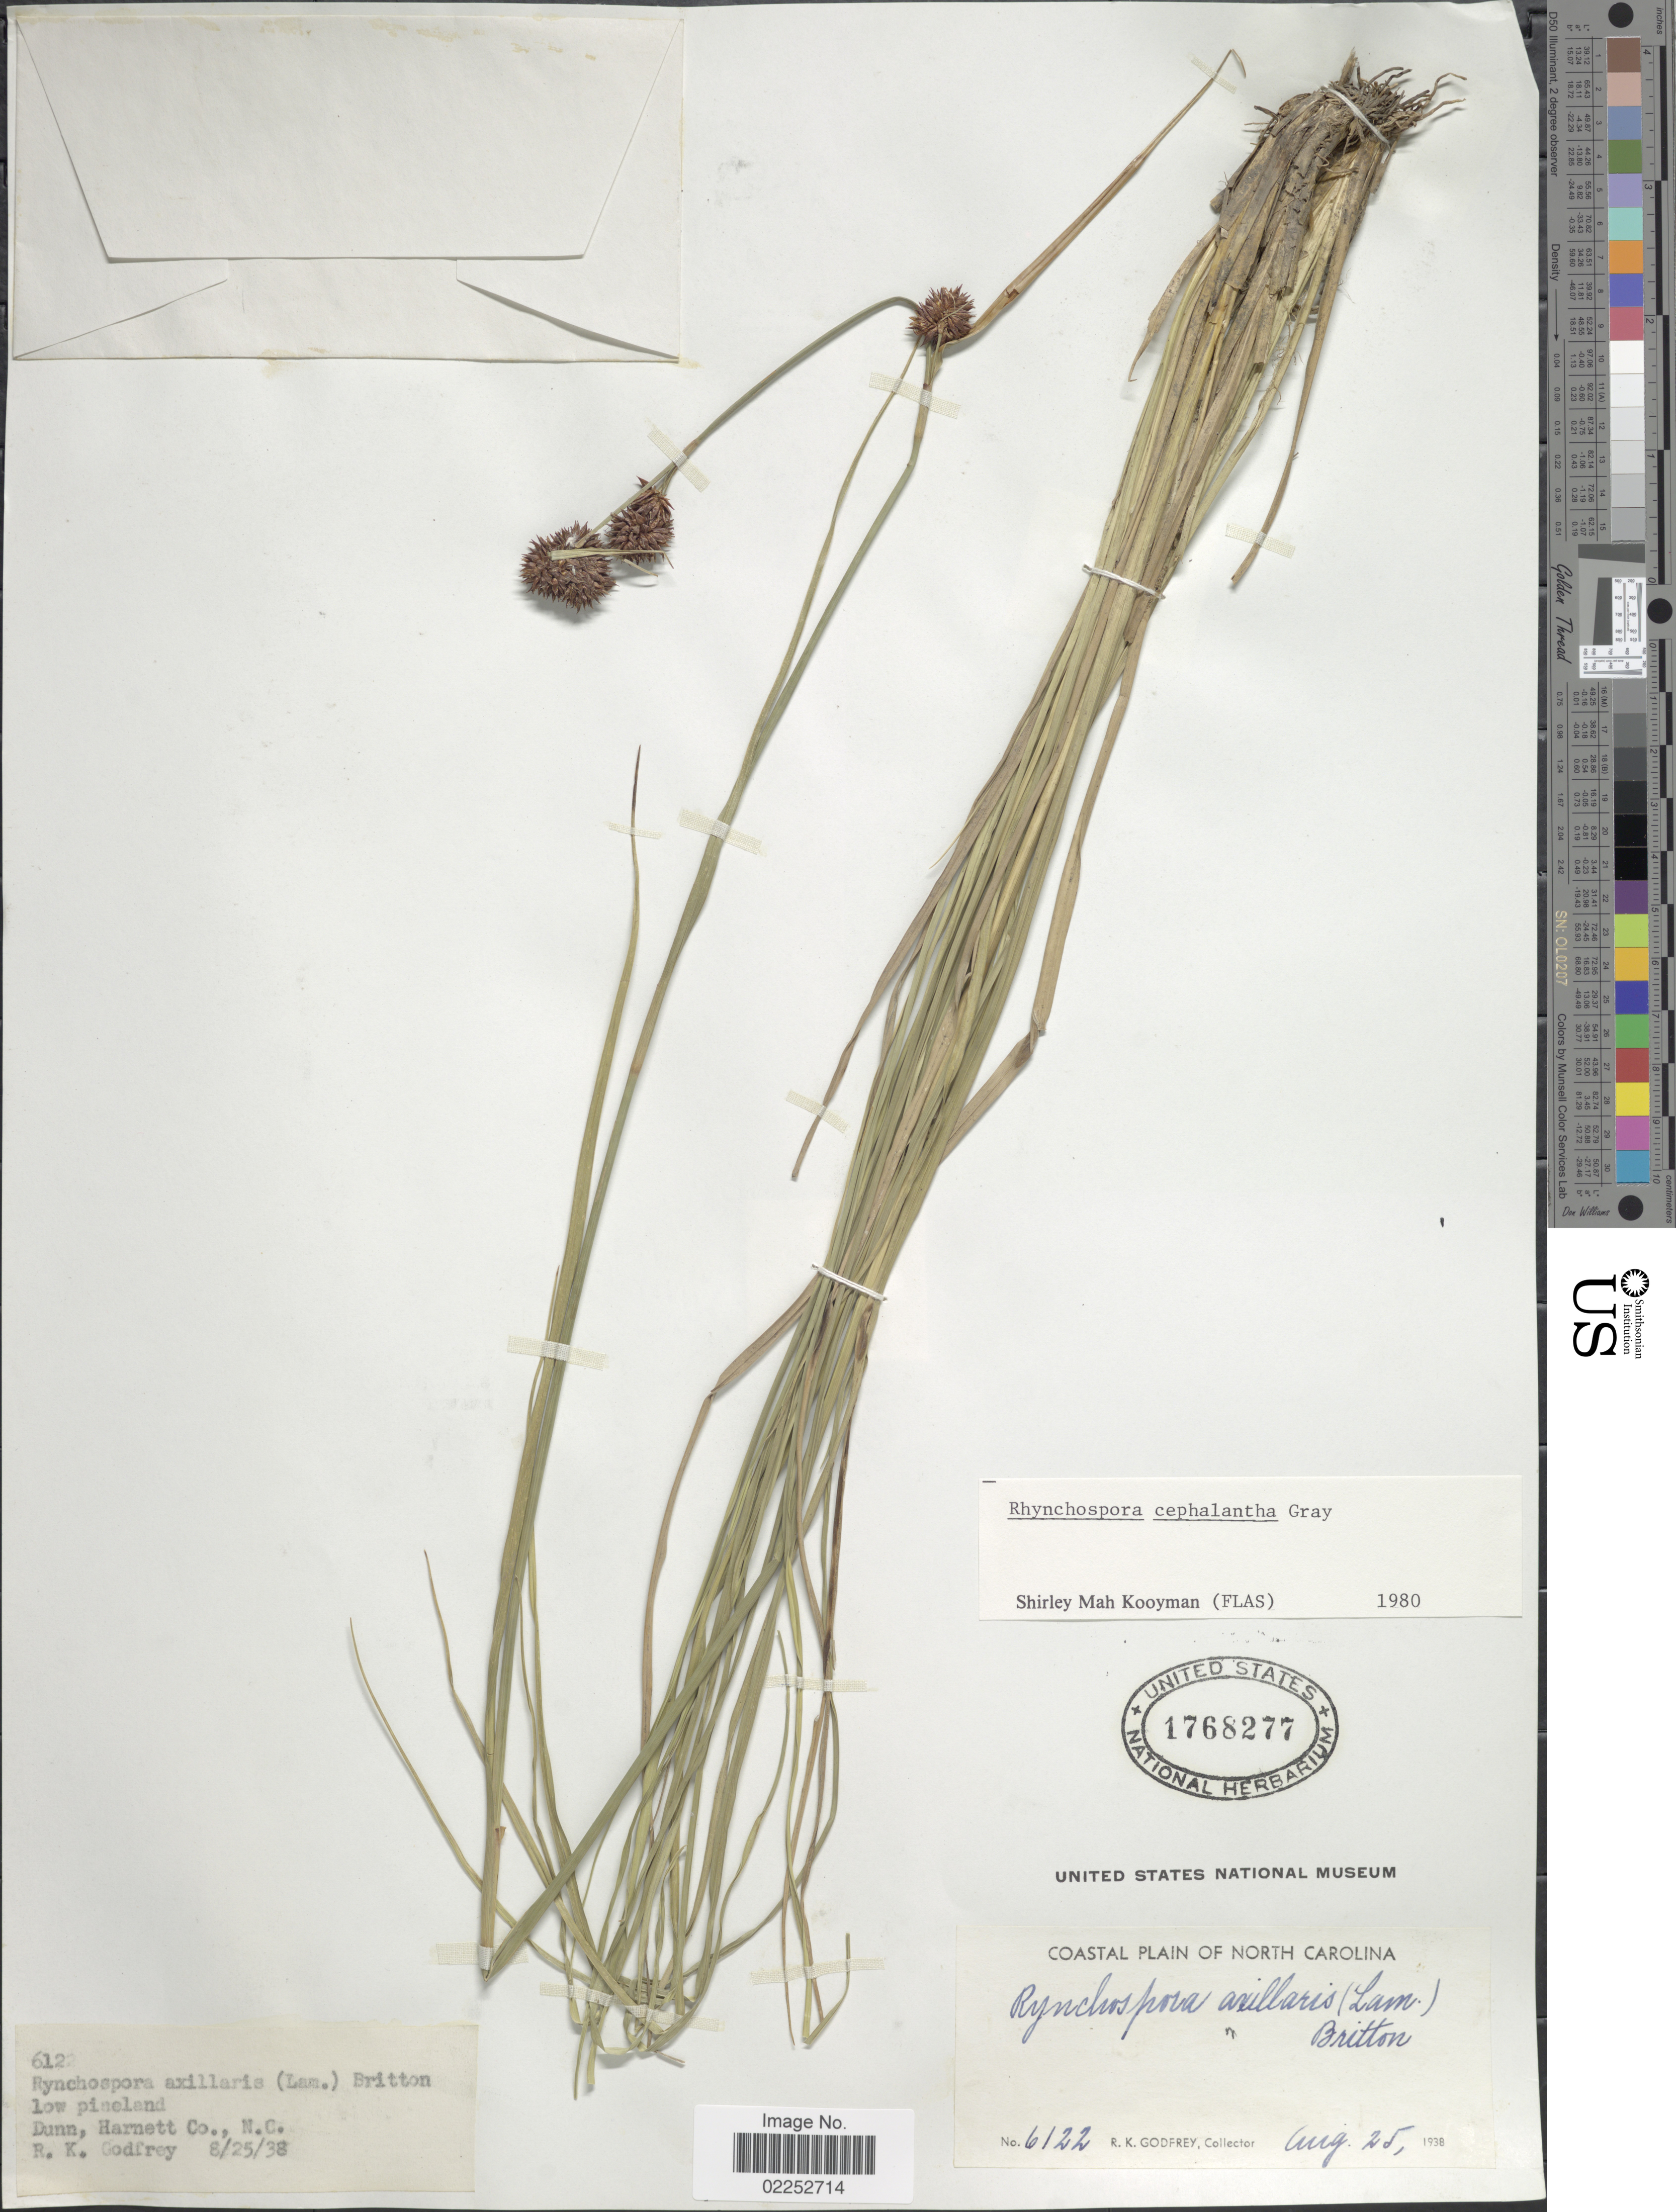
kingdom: Plantae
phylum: Tracheophyta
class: Liliopsida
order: Poales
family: Cyperaceae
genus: Rhynchospora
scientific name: Rhynchospora cephalantha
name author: A. Gray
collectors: R. K. Godfrey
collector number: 6122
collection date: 1938-08-25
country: United States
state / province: North Carolina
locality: Dunn, Harnett Co. Coastal Plain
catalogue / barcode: US 1768277